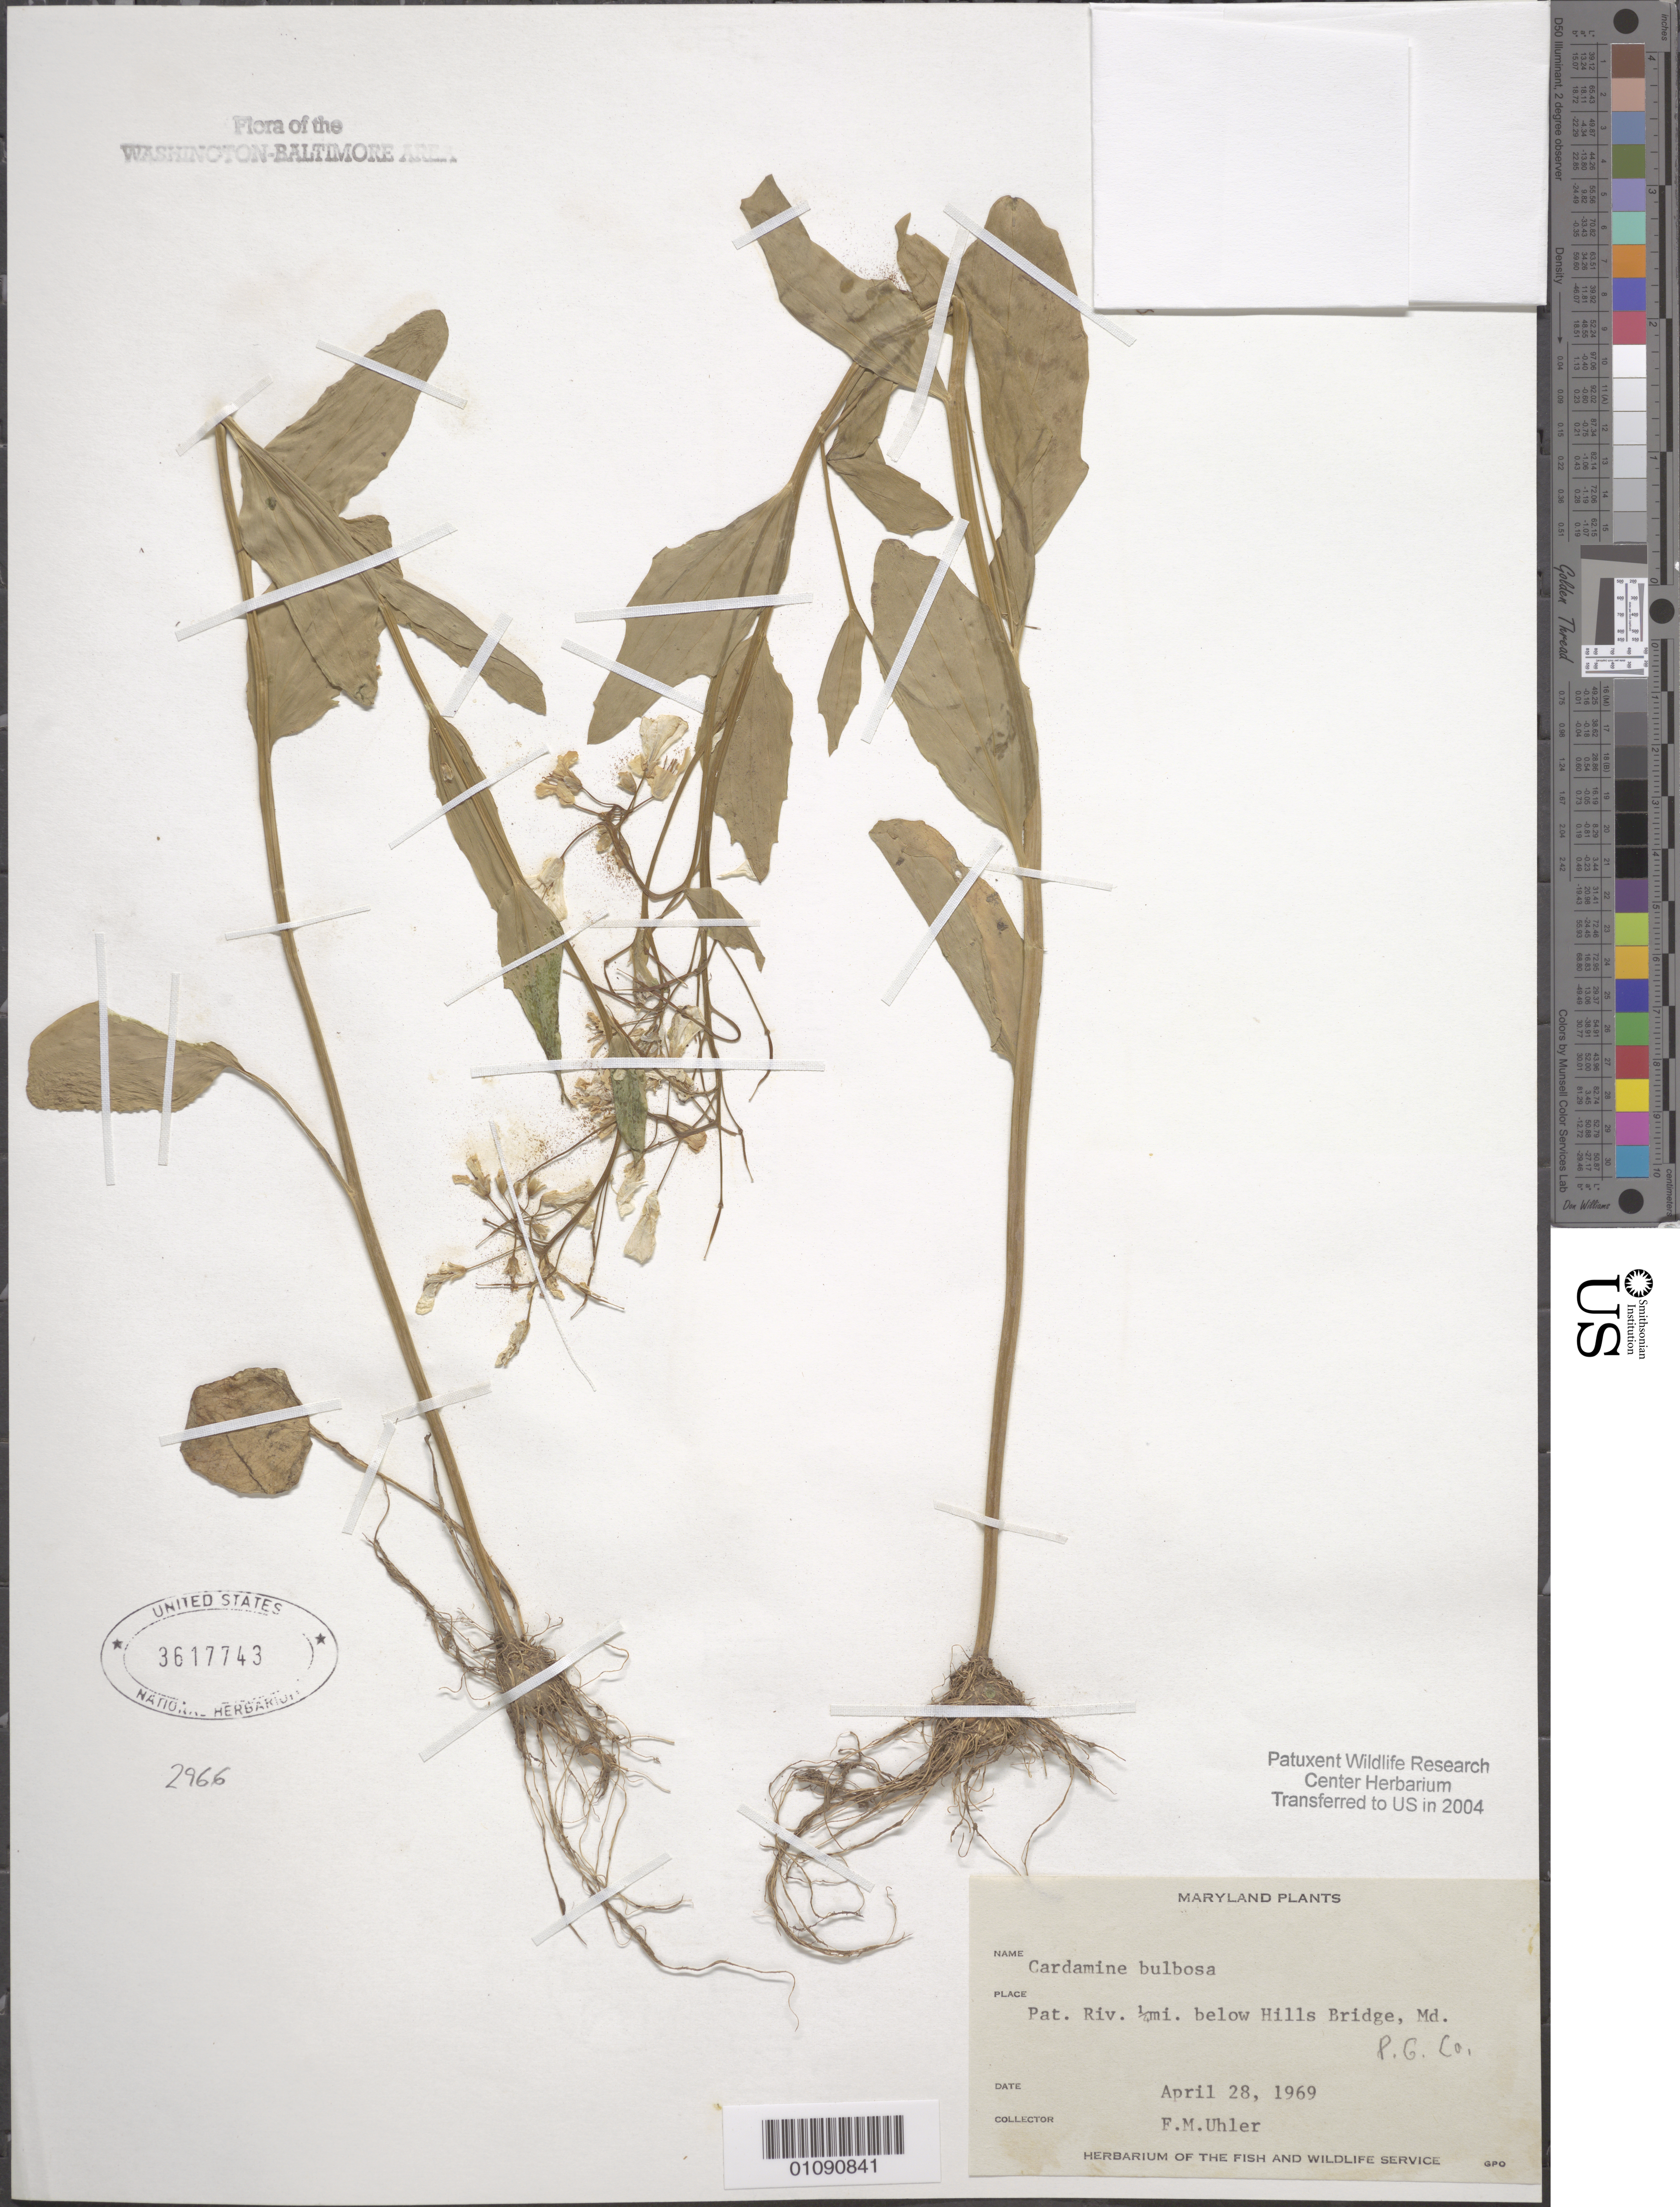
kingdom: Plantae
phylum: Tracheophyta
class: Magnoliopsida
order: Brassicales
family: Brassicaceae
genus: Cardamine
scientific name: Cardamine bulbosa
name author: (Schreb. ex Muhl.) Britton et al.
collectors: F. M. Uhler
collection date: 1969-04-28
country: United States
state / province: Maryland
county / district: Prince George's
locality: Patuxent River, half a mile below Hills Bridge.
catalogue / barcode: US 3617743